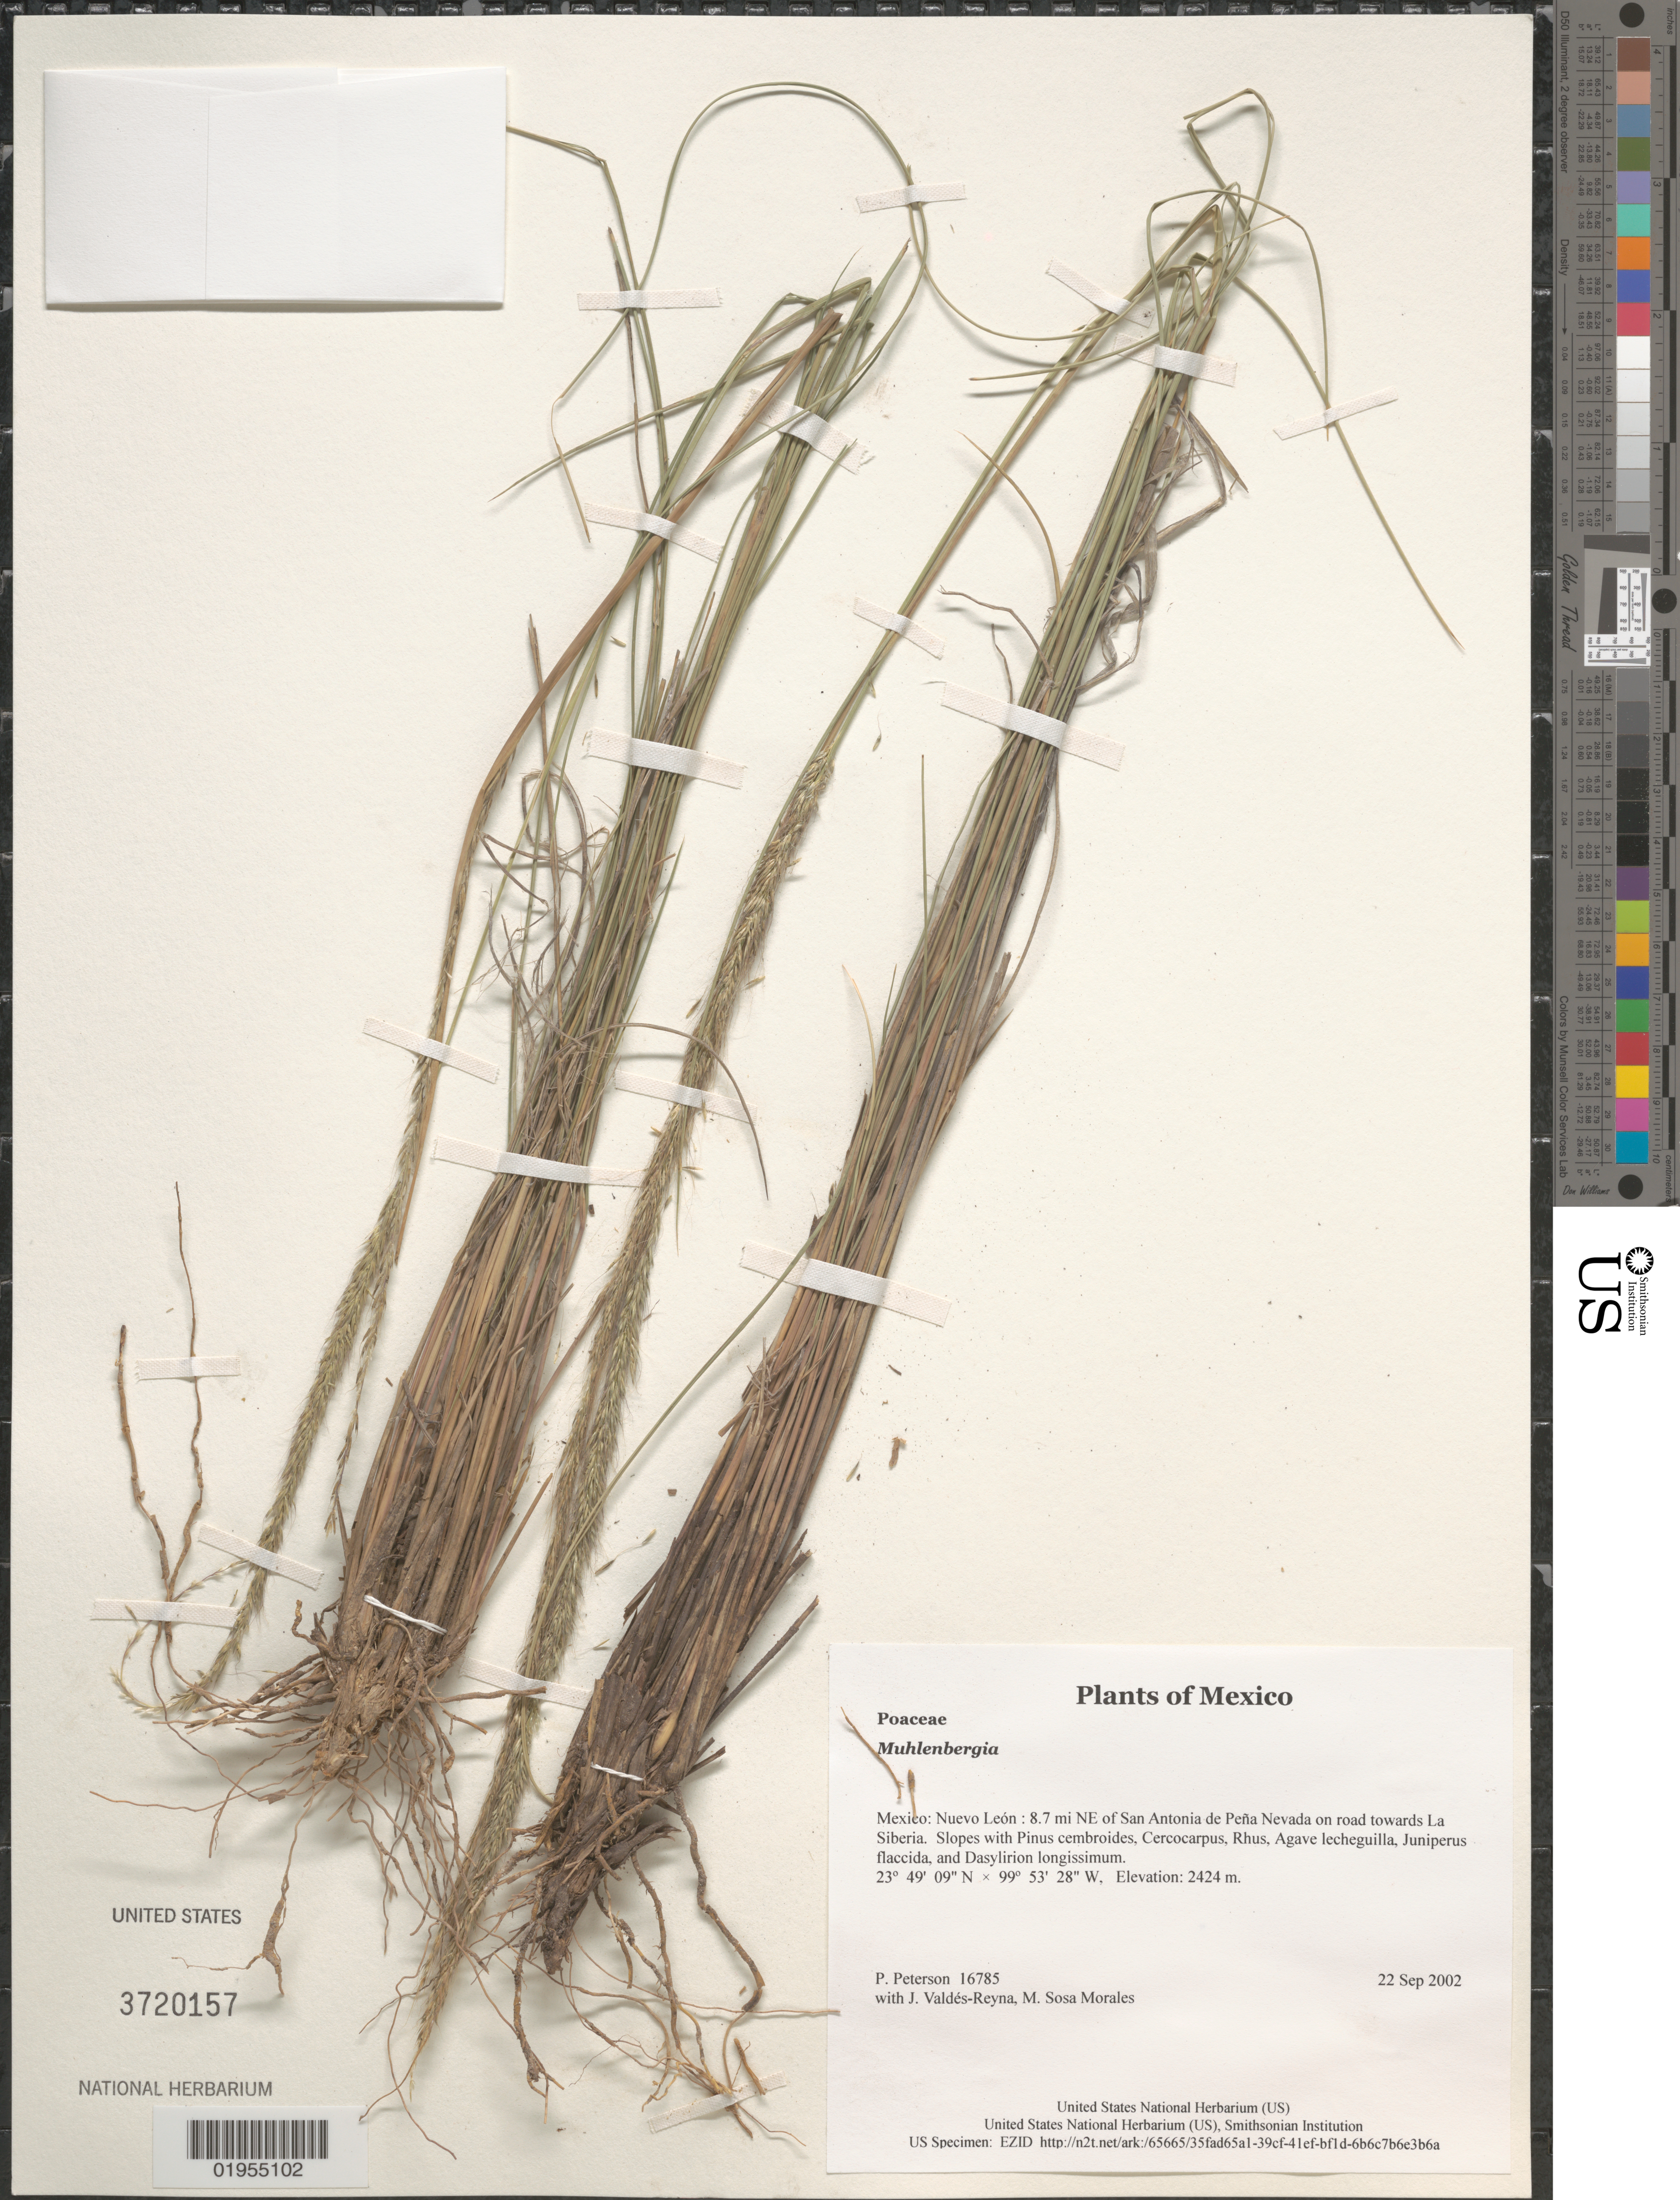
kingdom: Plantae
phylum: Tracheophyta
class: Liliopsida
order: Poales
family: Poaceae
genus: Muhlenbergia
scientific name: Muhlenbergia sp.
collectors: P. M. Peterson, J. Valdés-Reyna & M. Sosa Morales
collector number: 16785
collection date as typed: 22 Sep 2002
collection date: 2002-09-22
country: Mexico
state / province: Nuevo León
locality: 8.7 mi NE of San Antonia de Peña Nevada on road towards La Siberia. Slopes with Pinus cembroides, Cercocarpus, Rhus, Agave lecheguilla, Juniperus flaccida, and Dasylirion longissimum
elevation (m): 2424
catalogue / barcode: US 3720157